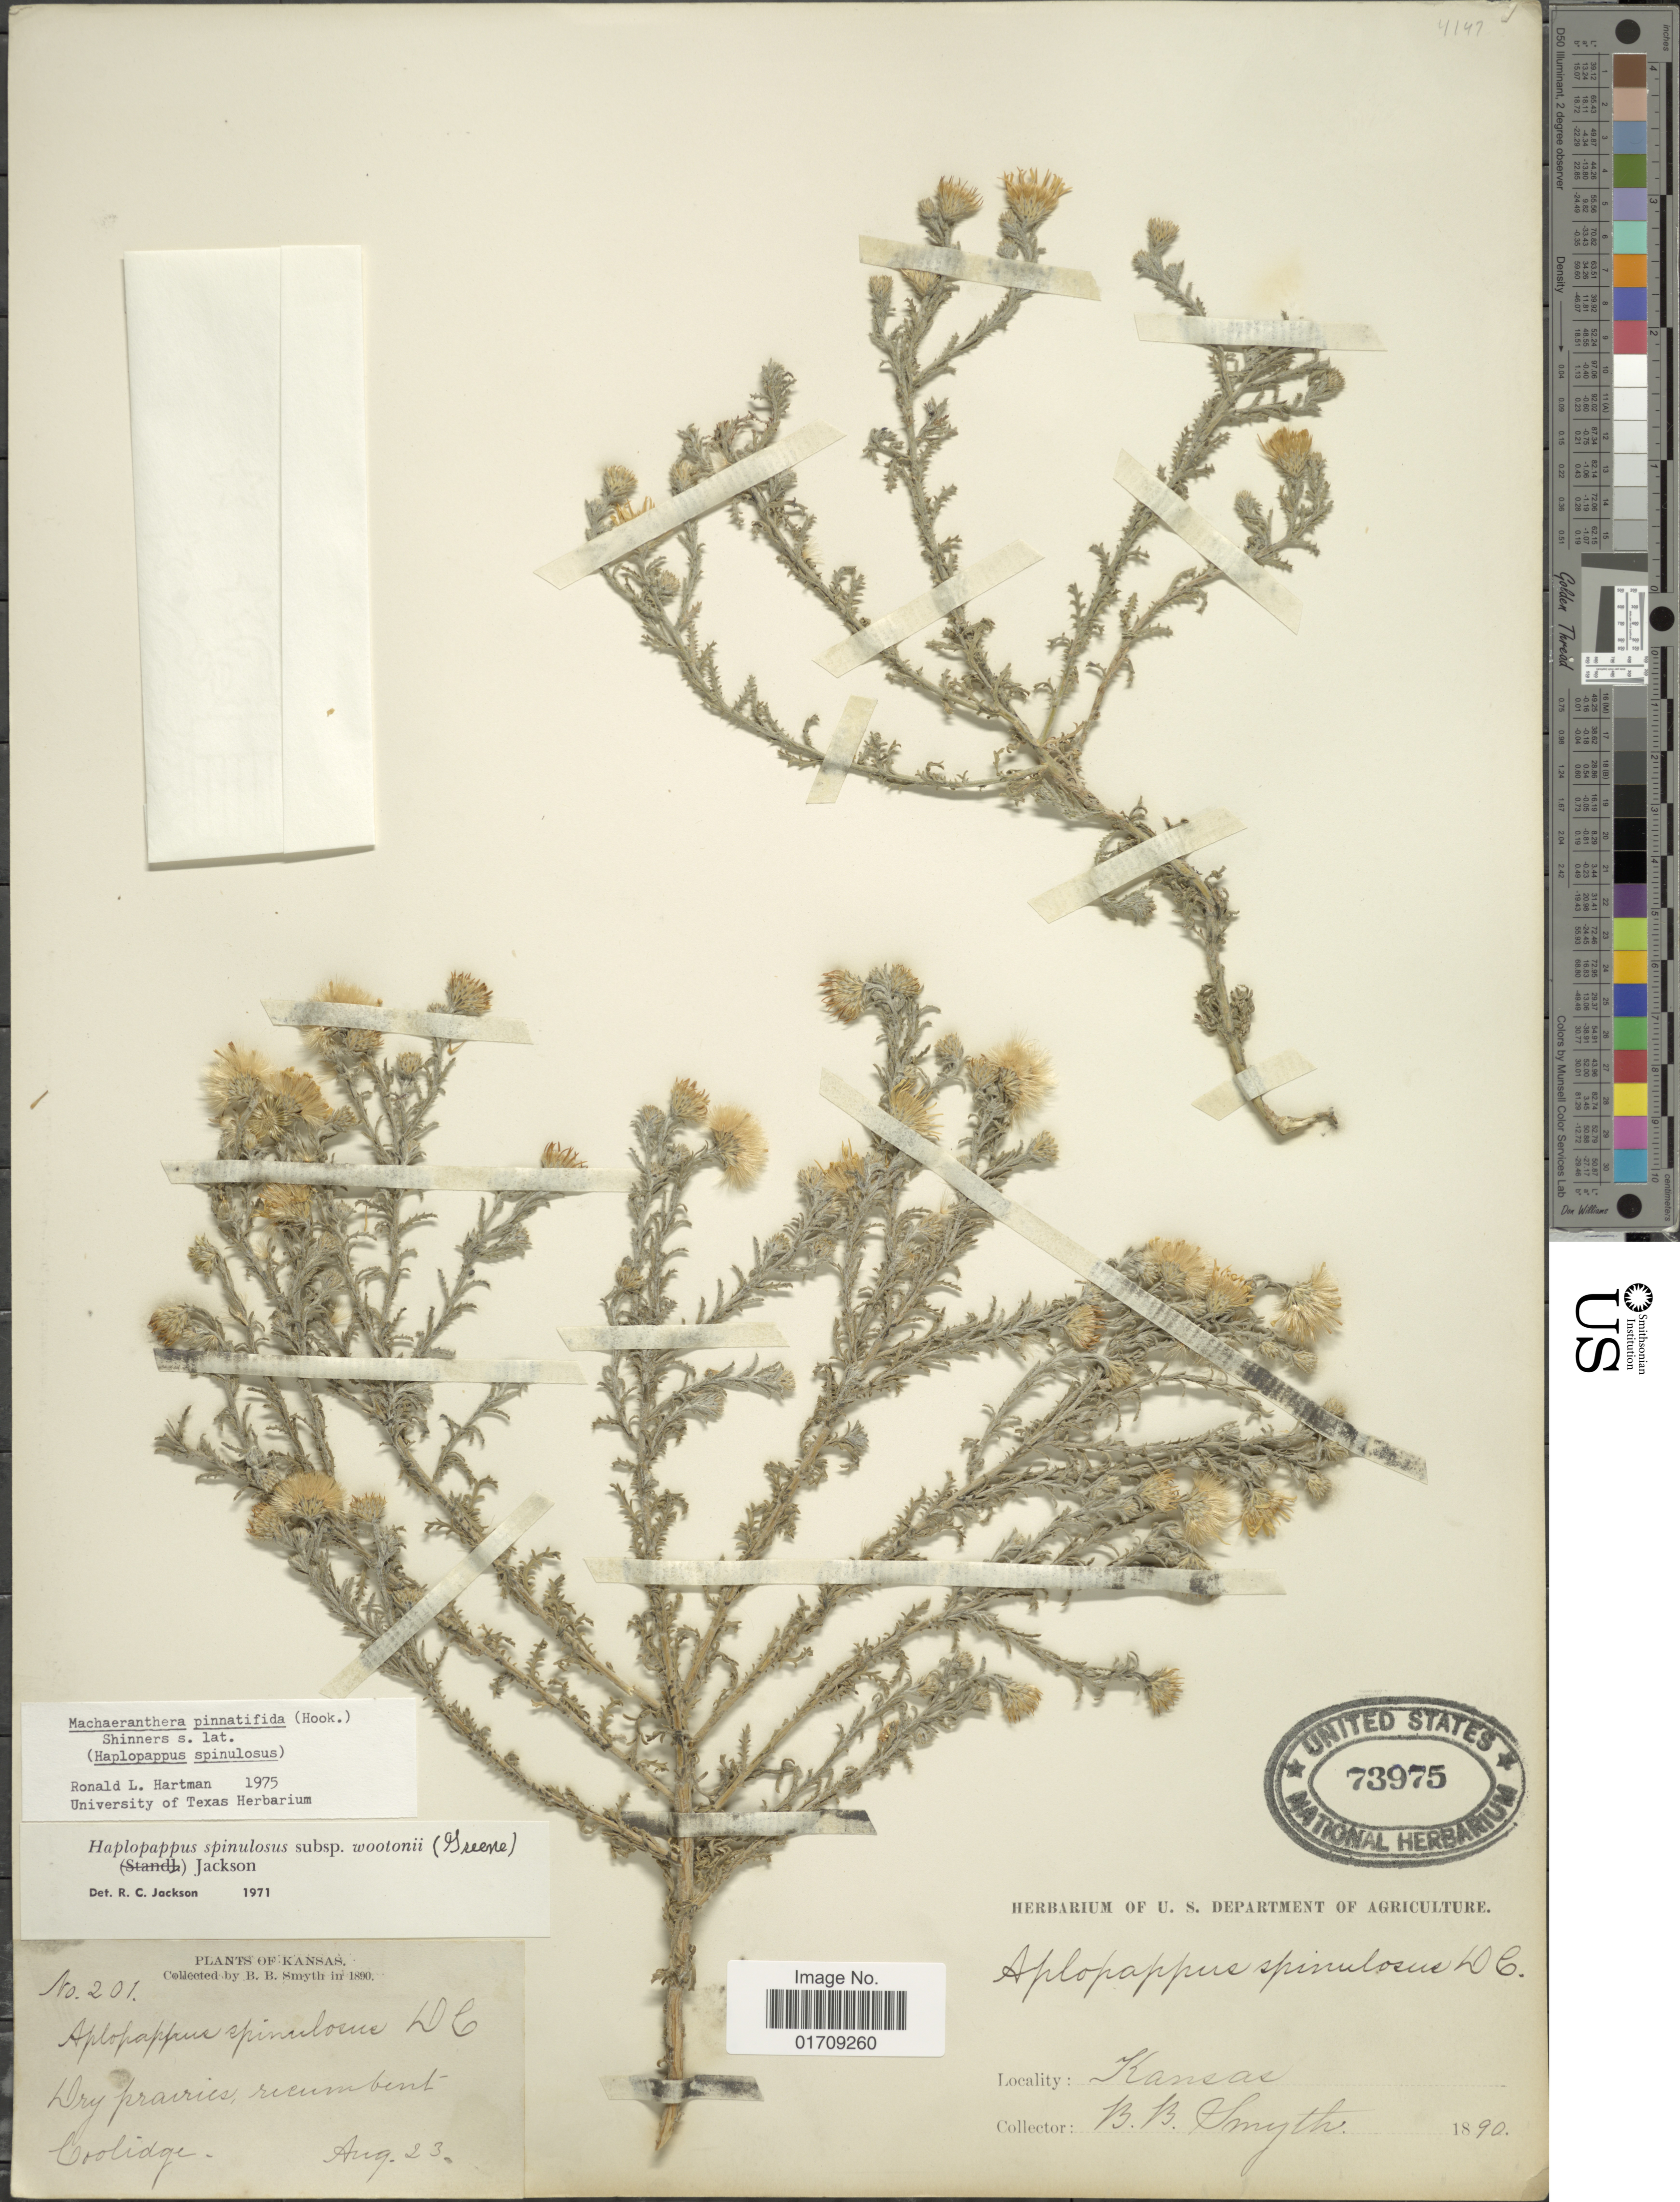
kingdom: Plantae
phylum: Tracheophyta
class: Magnoliopsida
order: Asterales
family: Asteraceae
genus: Machaeranthera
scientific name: Machaeranthera pinnatifida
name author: (Hook.) Shinners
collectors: B. Smyth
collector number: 201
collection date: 1890-08-23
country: United States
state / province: Kansas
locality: Coolidge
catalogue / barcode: US 73975